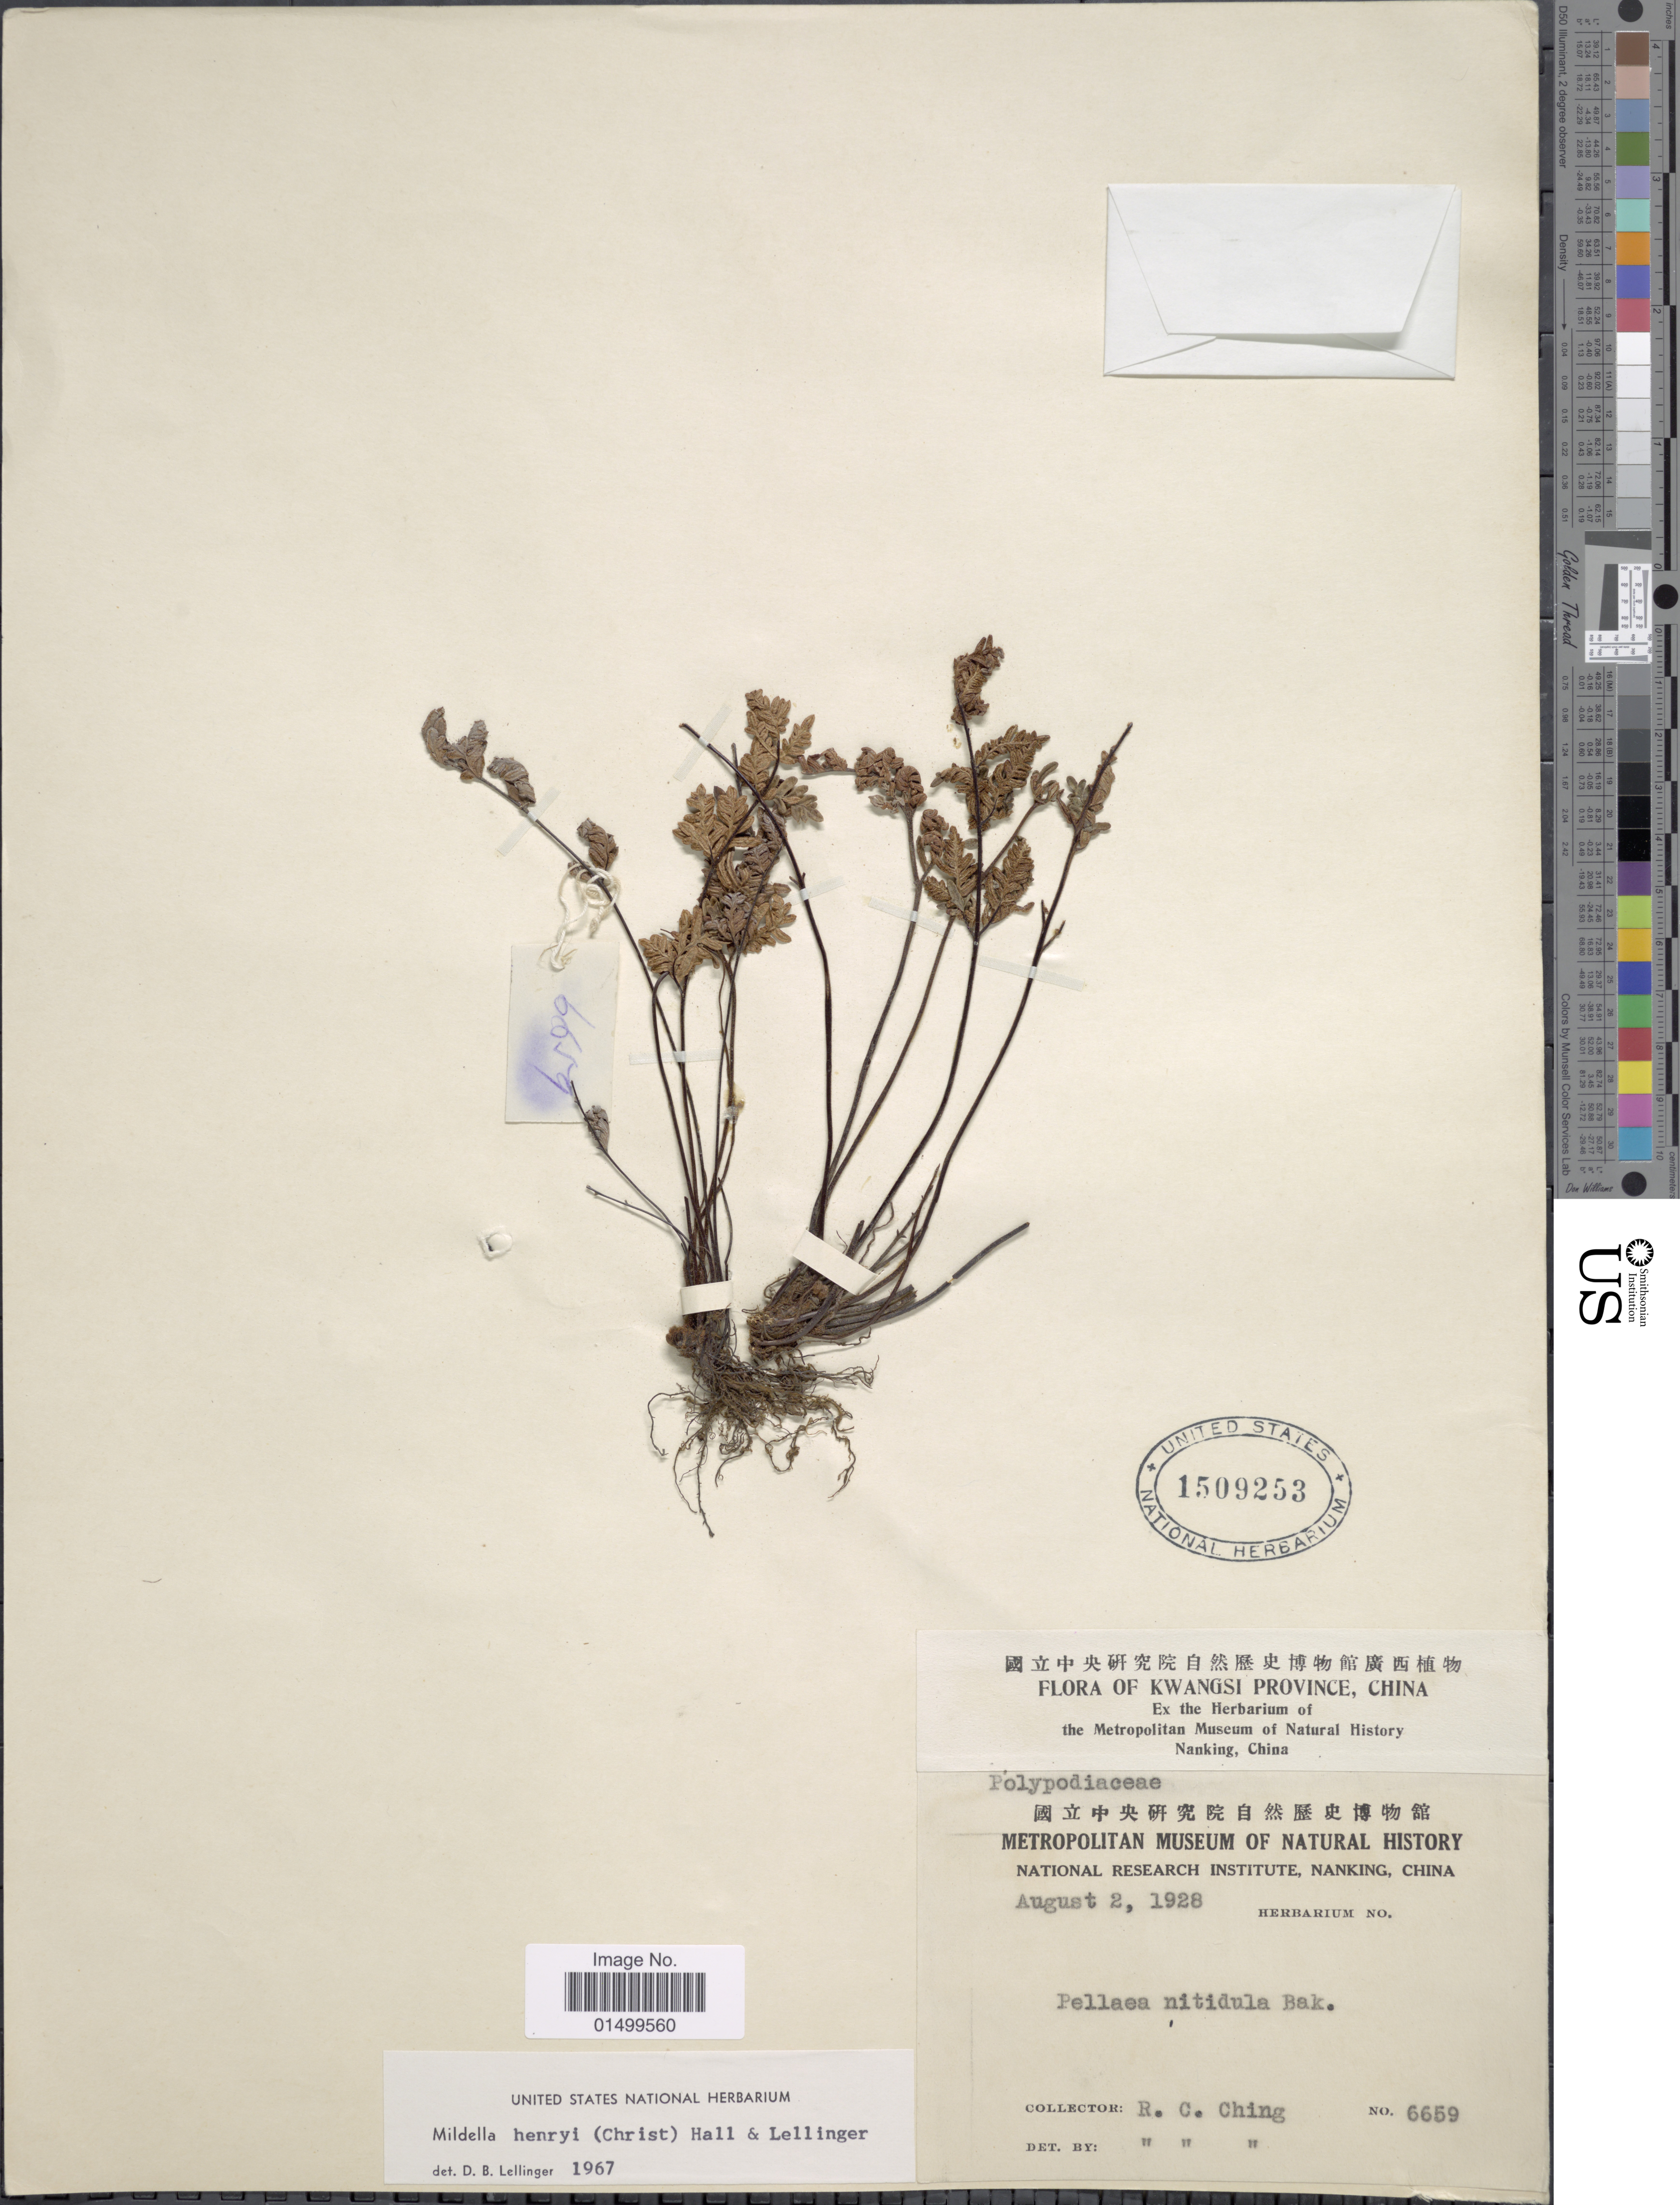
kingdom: Plantae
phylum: Tracheophyta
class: Polypodiopsida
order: Polypodiales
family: Pteridaceae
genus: Cheilanthes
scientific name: Cheilanthes henryi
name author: Christ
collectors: R. C. Ching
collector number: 6659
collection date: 1928-08-02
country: China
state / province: Guangxi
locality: Kwangsi Province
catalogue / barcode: US 1509253